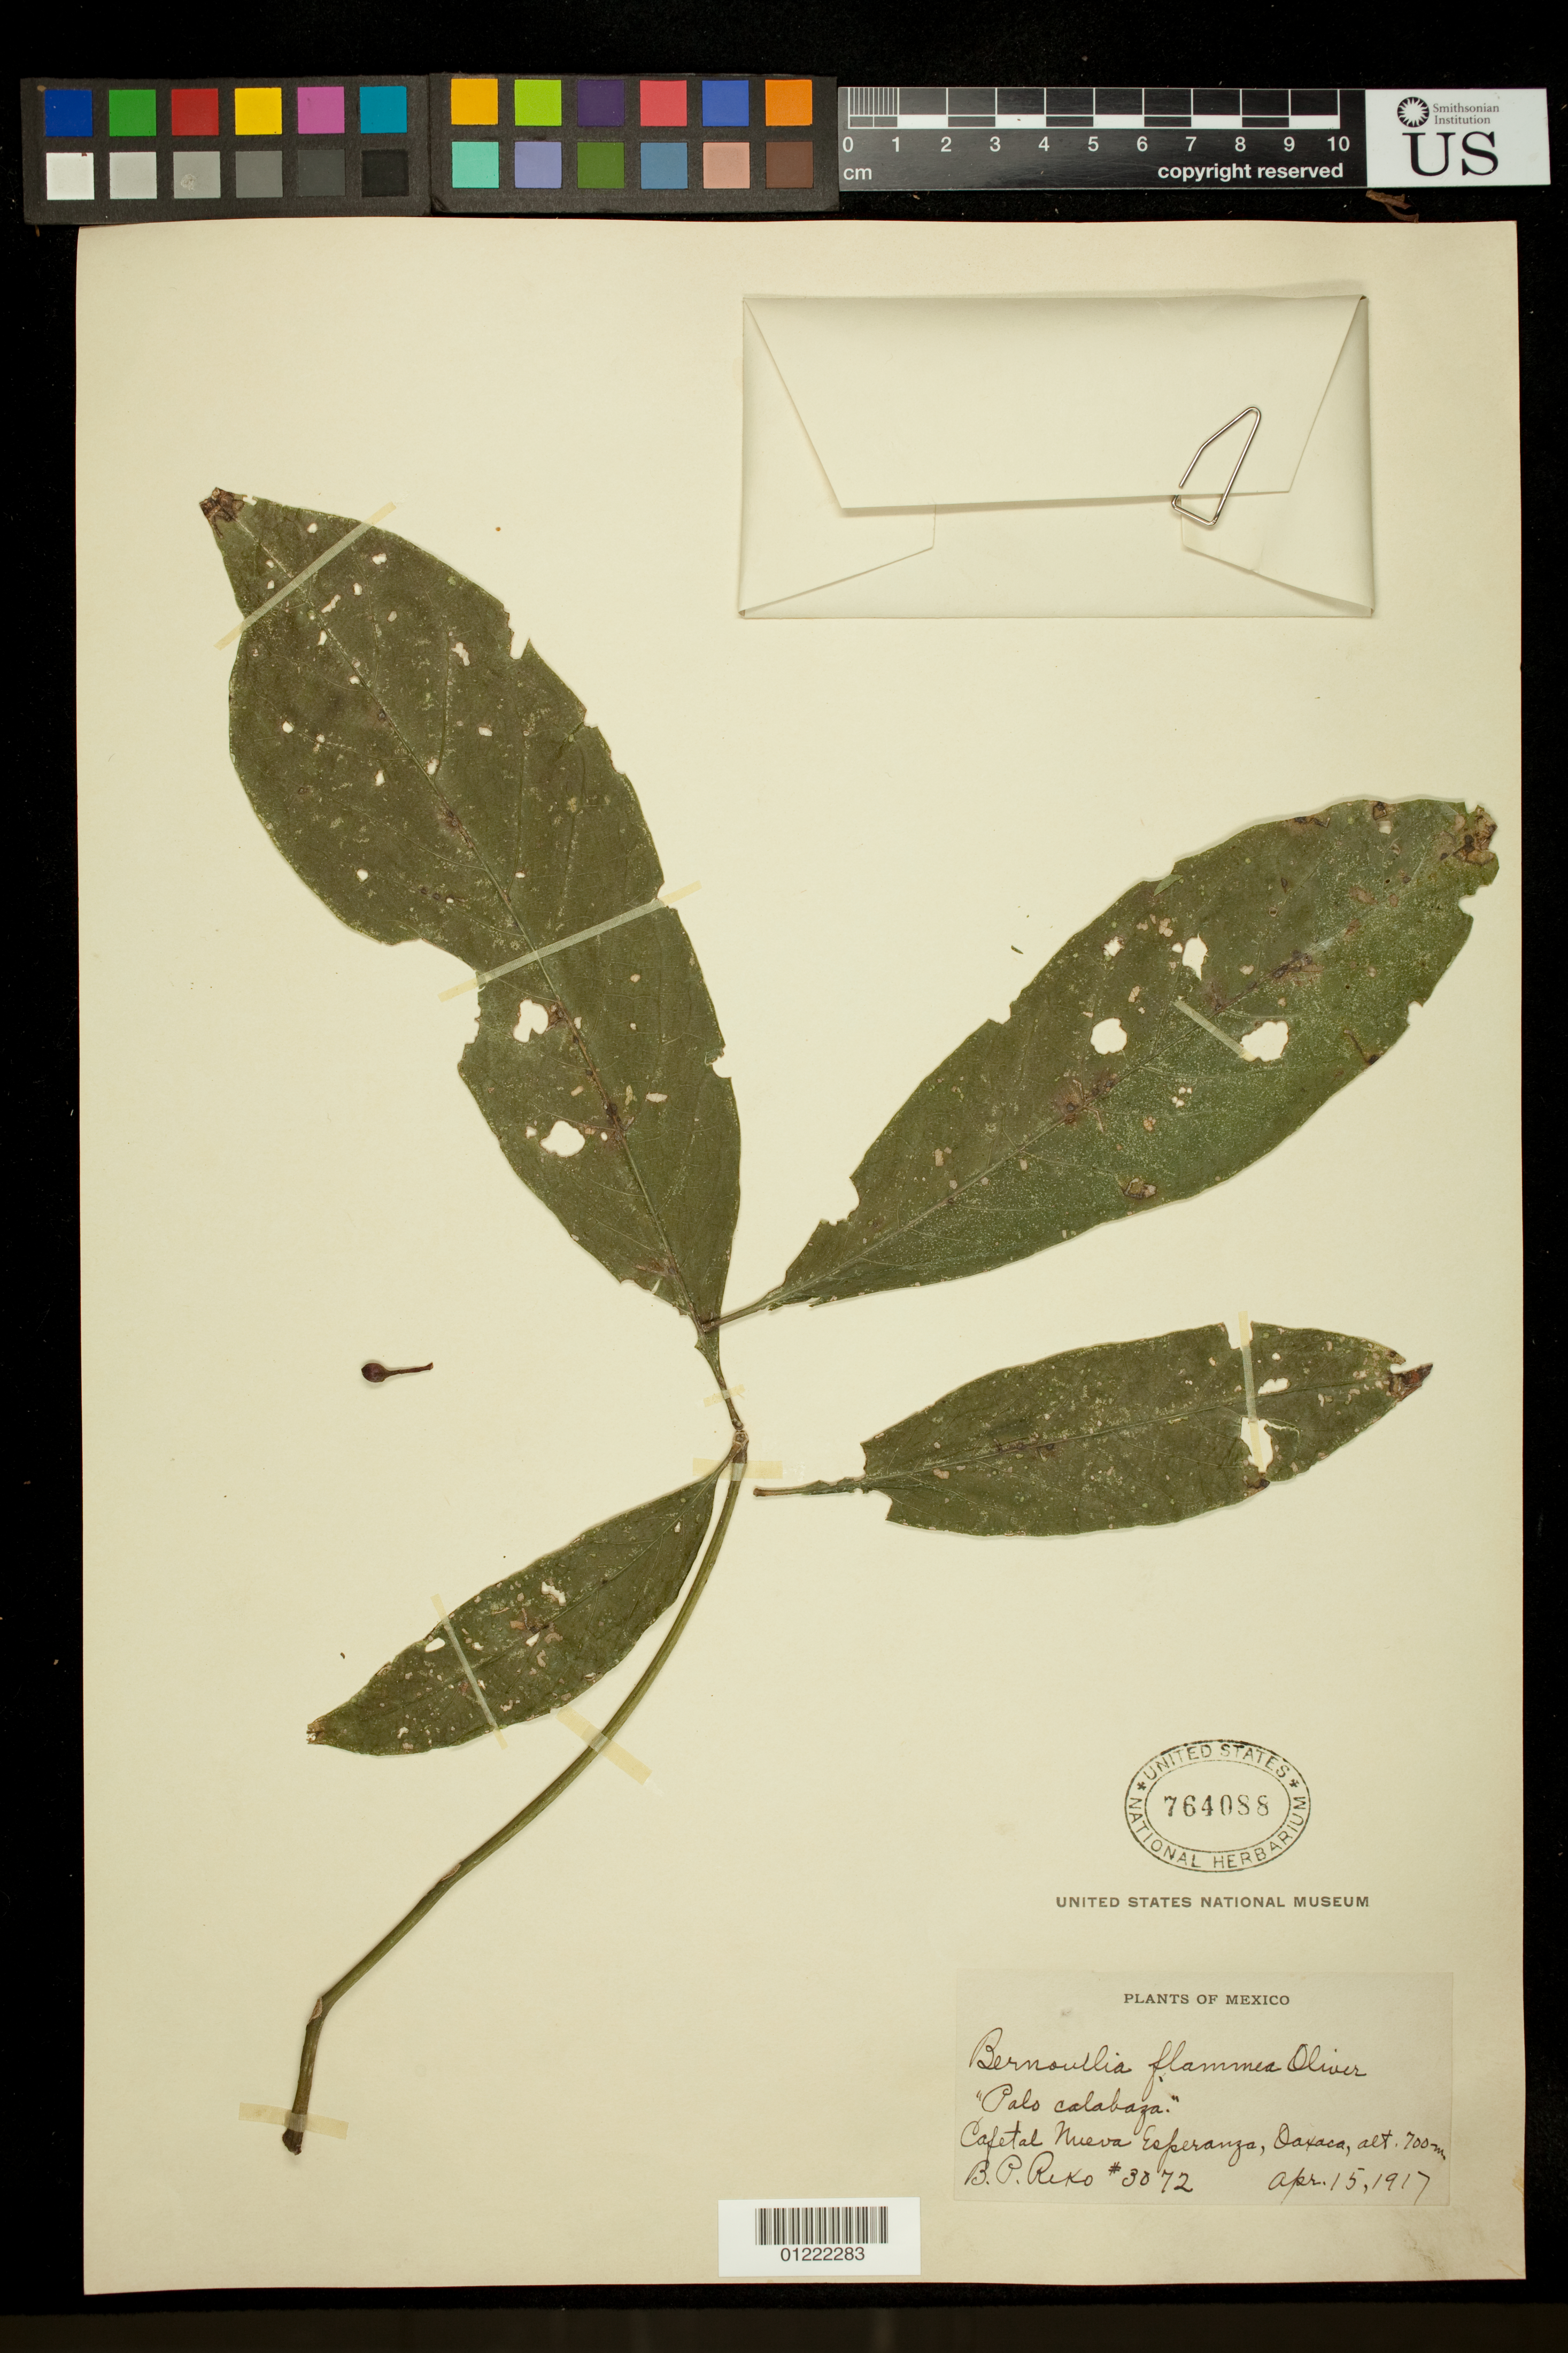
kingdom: Plantae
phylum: Tracheophyta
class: Magnoliopsida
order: Malvales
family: Malvaceae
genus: Bernoullia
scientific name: Bernoullia flammea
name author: Oliv.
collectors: B. P. Reko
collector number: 3072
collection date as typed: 4/15/1917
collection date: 1917-04-15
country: Mexico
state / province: Oaxaca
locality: Cafetal Nueva Esperanza, Oaxaca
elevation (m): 700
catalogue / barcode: US 764088